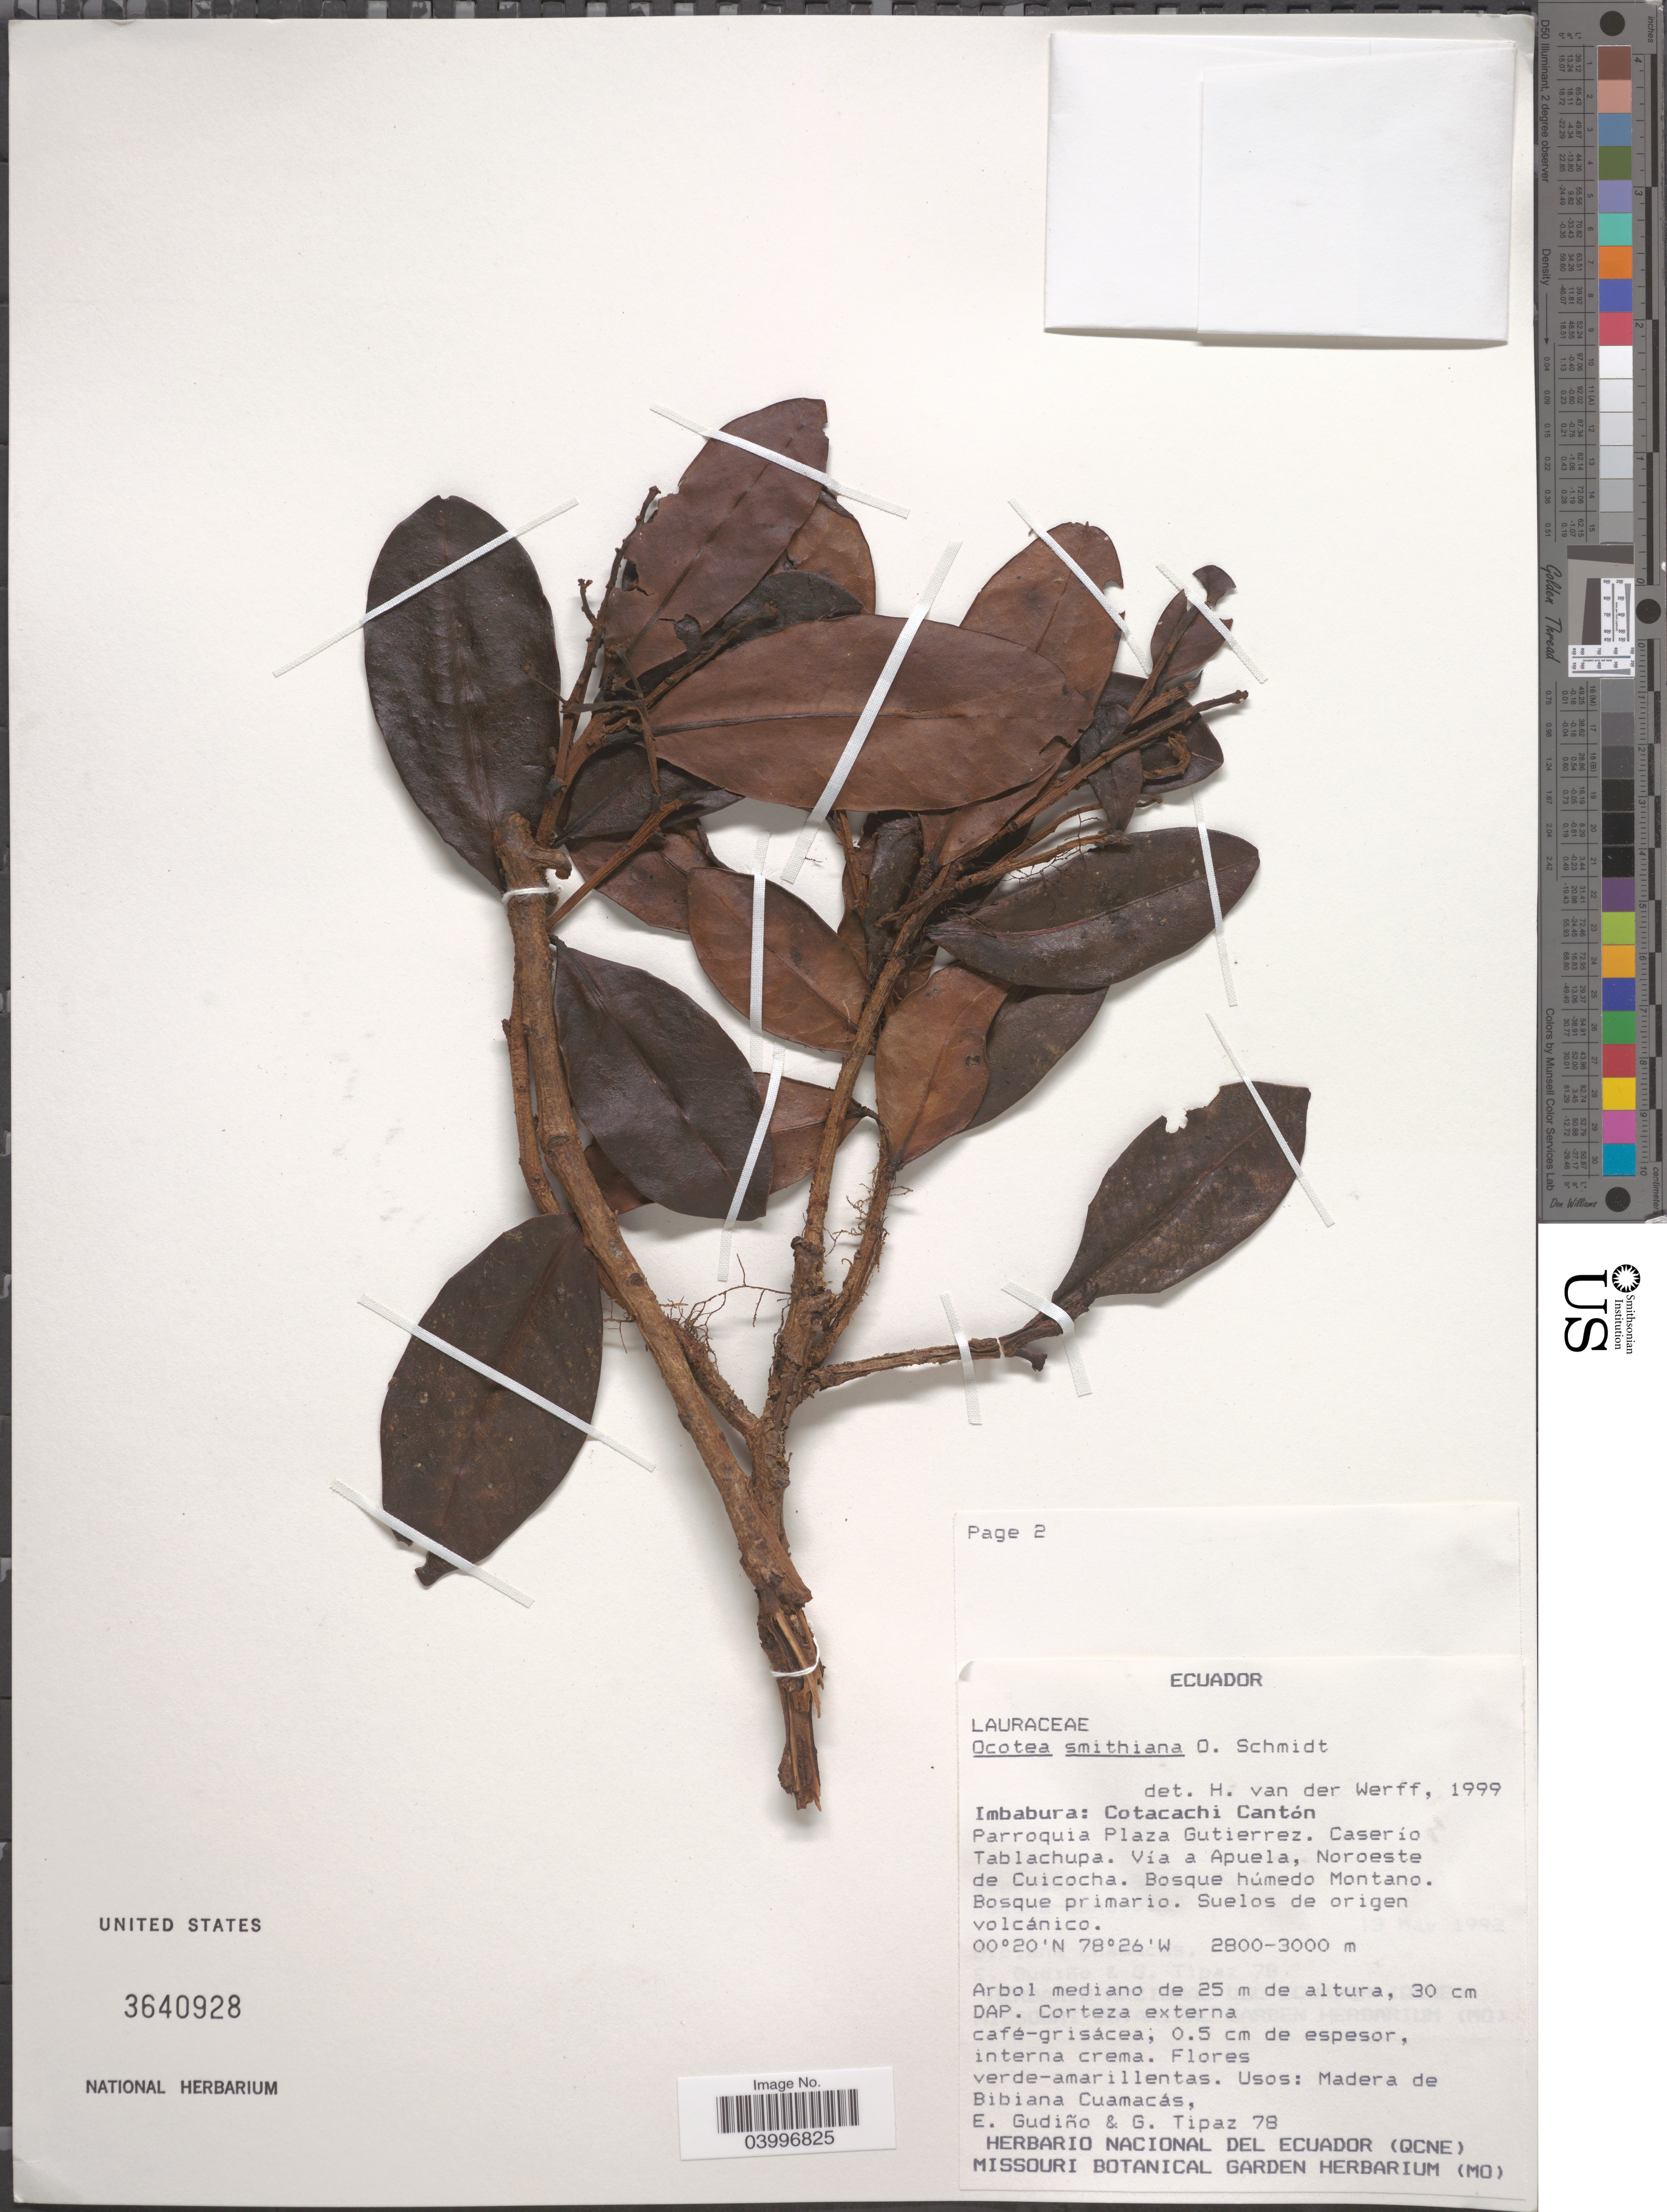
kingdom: Plantae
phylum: Tracheophyta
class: Magnoliopsida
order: Laurales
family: Lauraceae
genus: Ocotea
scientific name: Ocotea smithiana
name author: O.C. Schmidt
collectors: E. Gudiño & G. Tipaz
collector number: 78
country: Ecuador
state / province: Imbabura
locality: Cotacachi Cantón. Parroquia Plaza Gutierrez. Caserio Tablachupa. Vía a Apuela, Noreste de Cuicocha.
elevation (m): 2800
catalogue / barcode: US 3640928